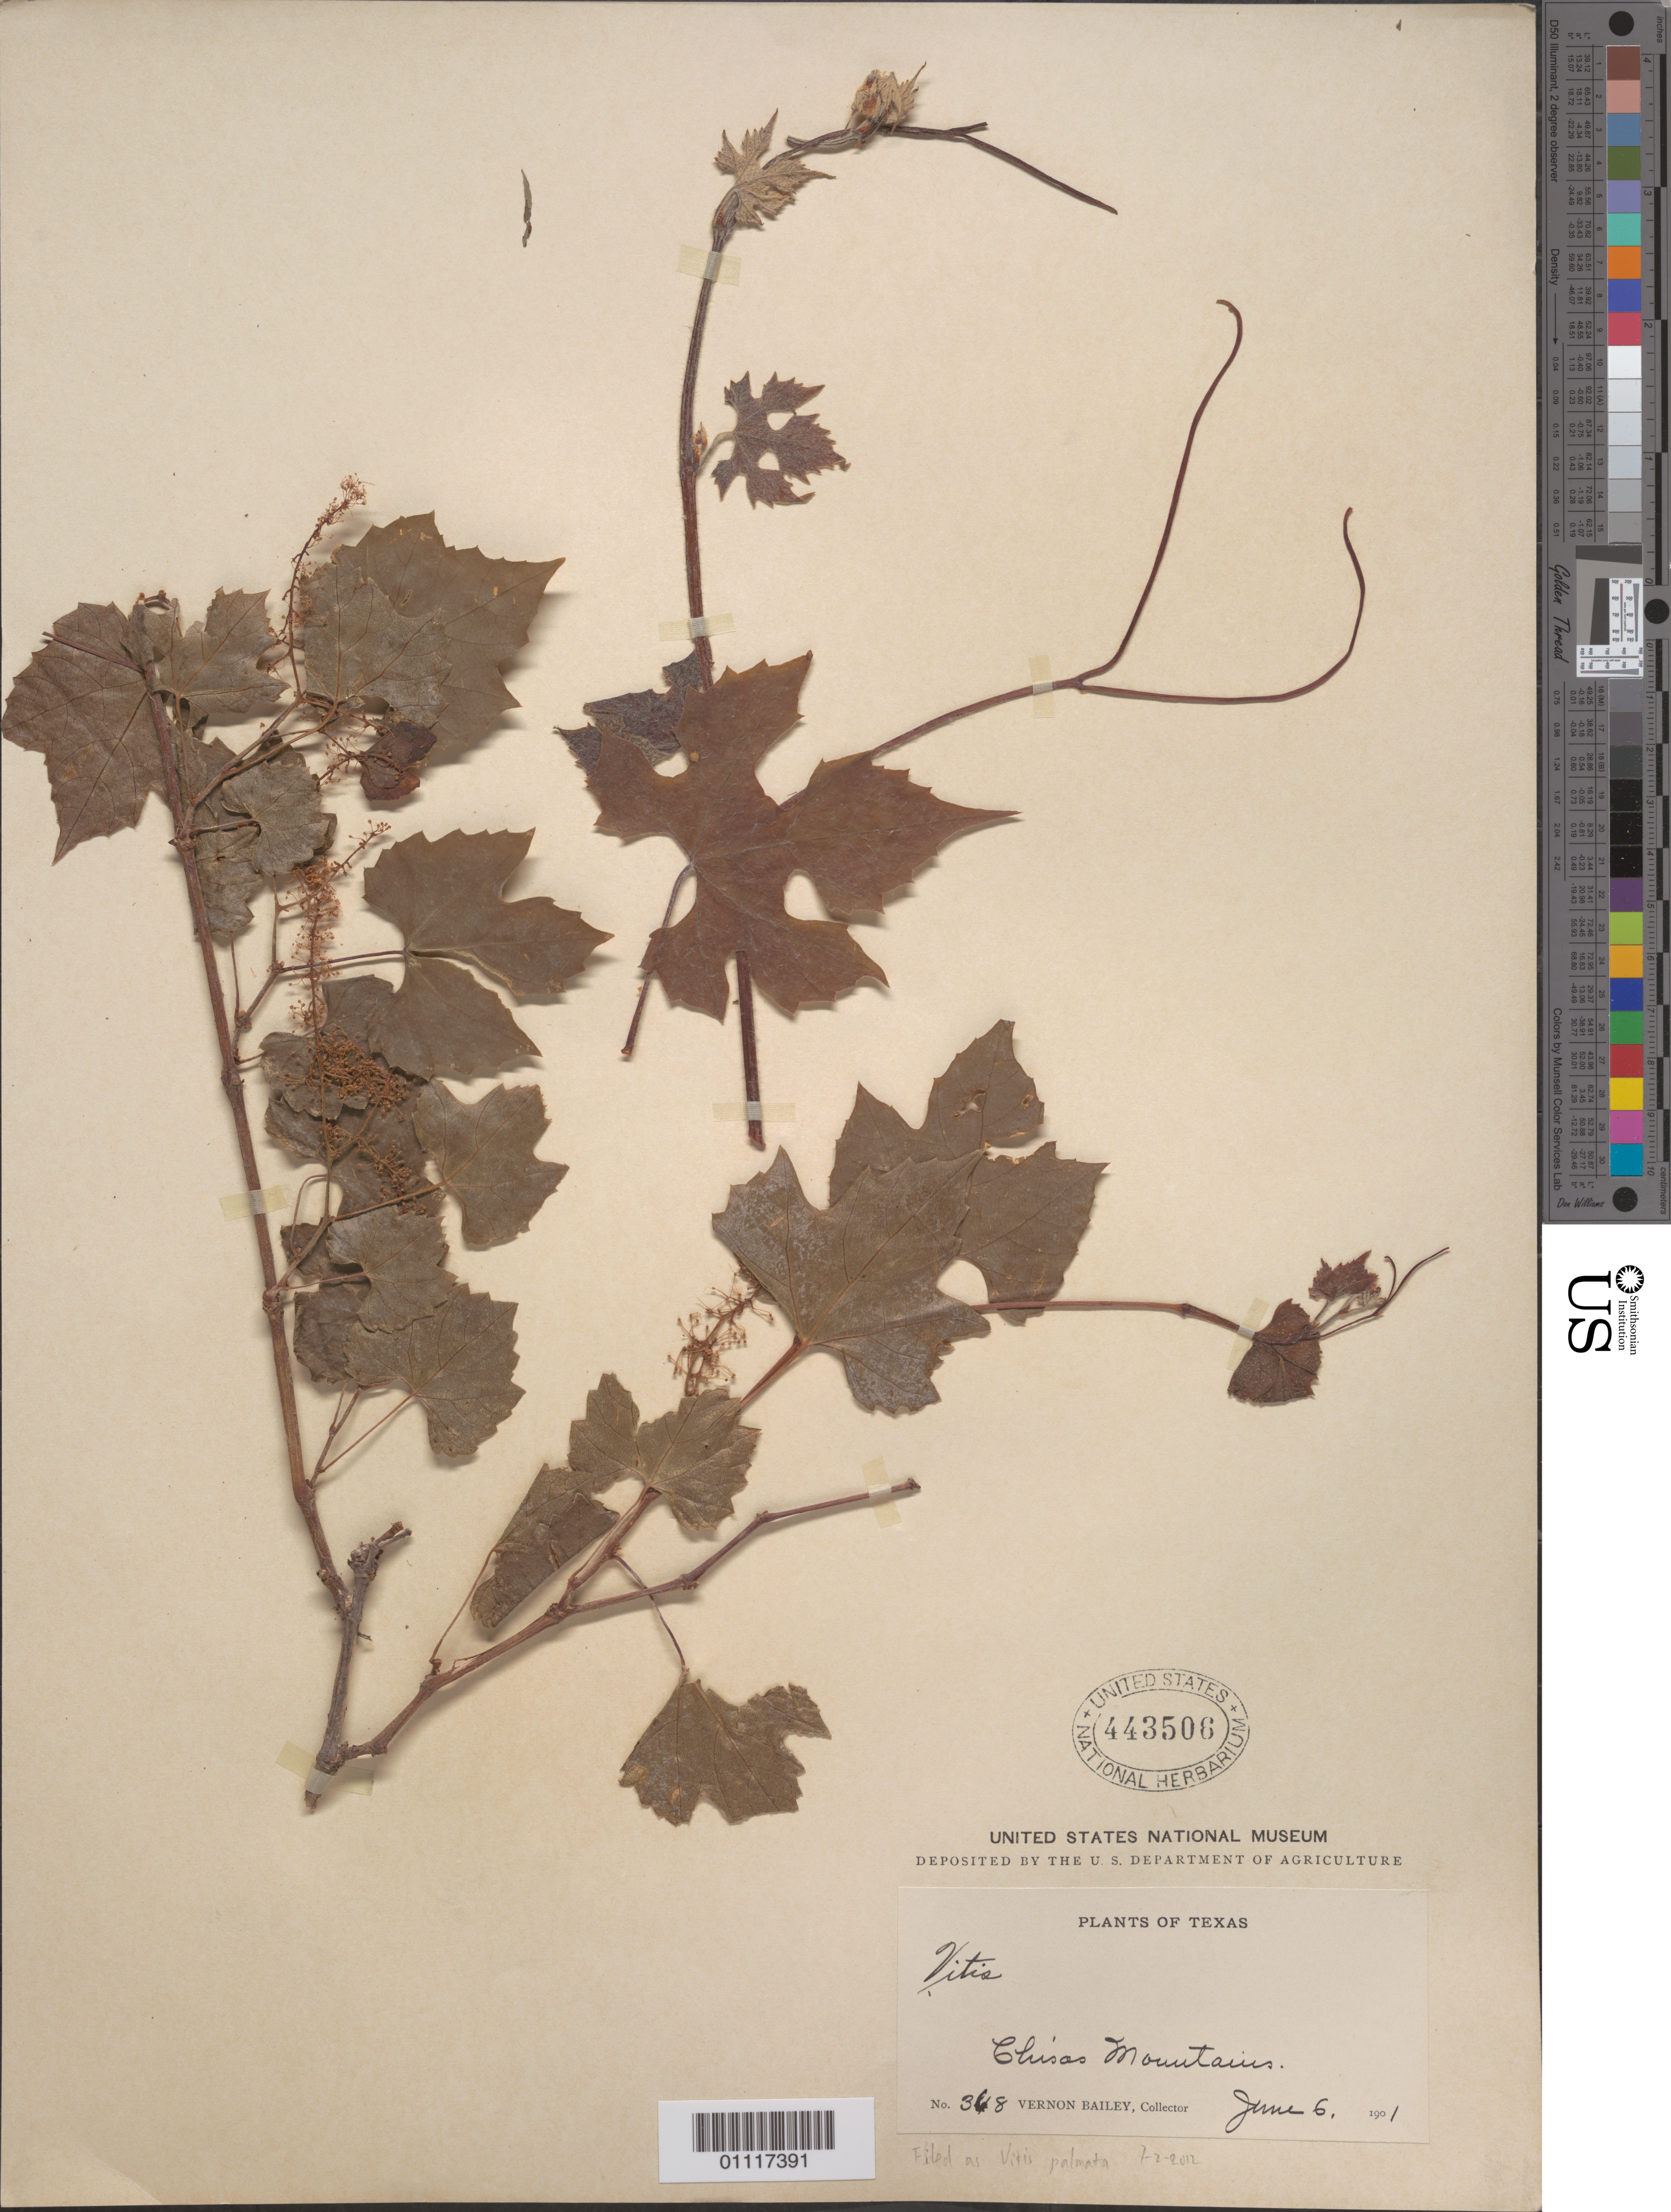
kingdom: Plantae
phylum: Tracheophyta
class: Magnoliopsida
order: Vitales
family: Vitaceae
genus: Vitis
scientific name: Vitis palmata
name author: Vahl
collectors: V. O. Bailey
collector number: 368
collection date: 1901-06-06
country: United States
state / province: Texas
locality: Chisos Mountain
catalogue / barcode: US 443506